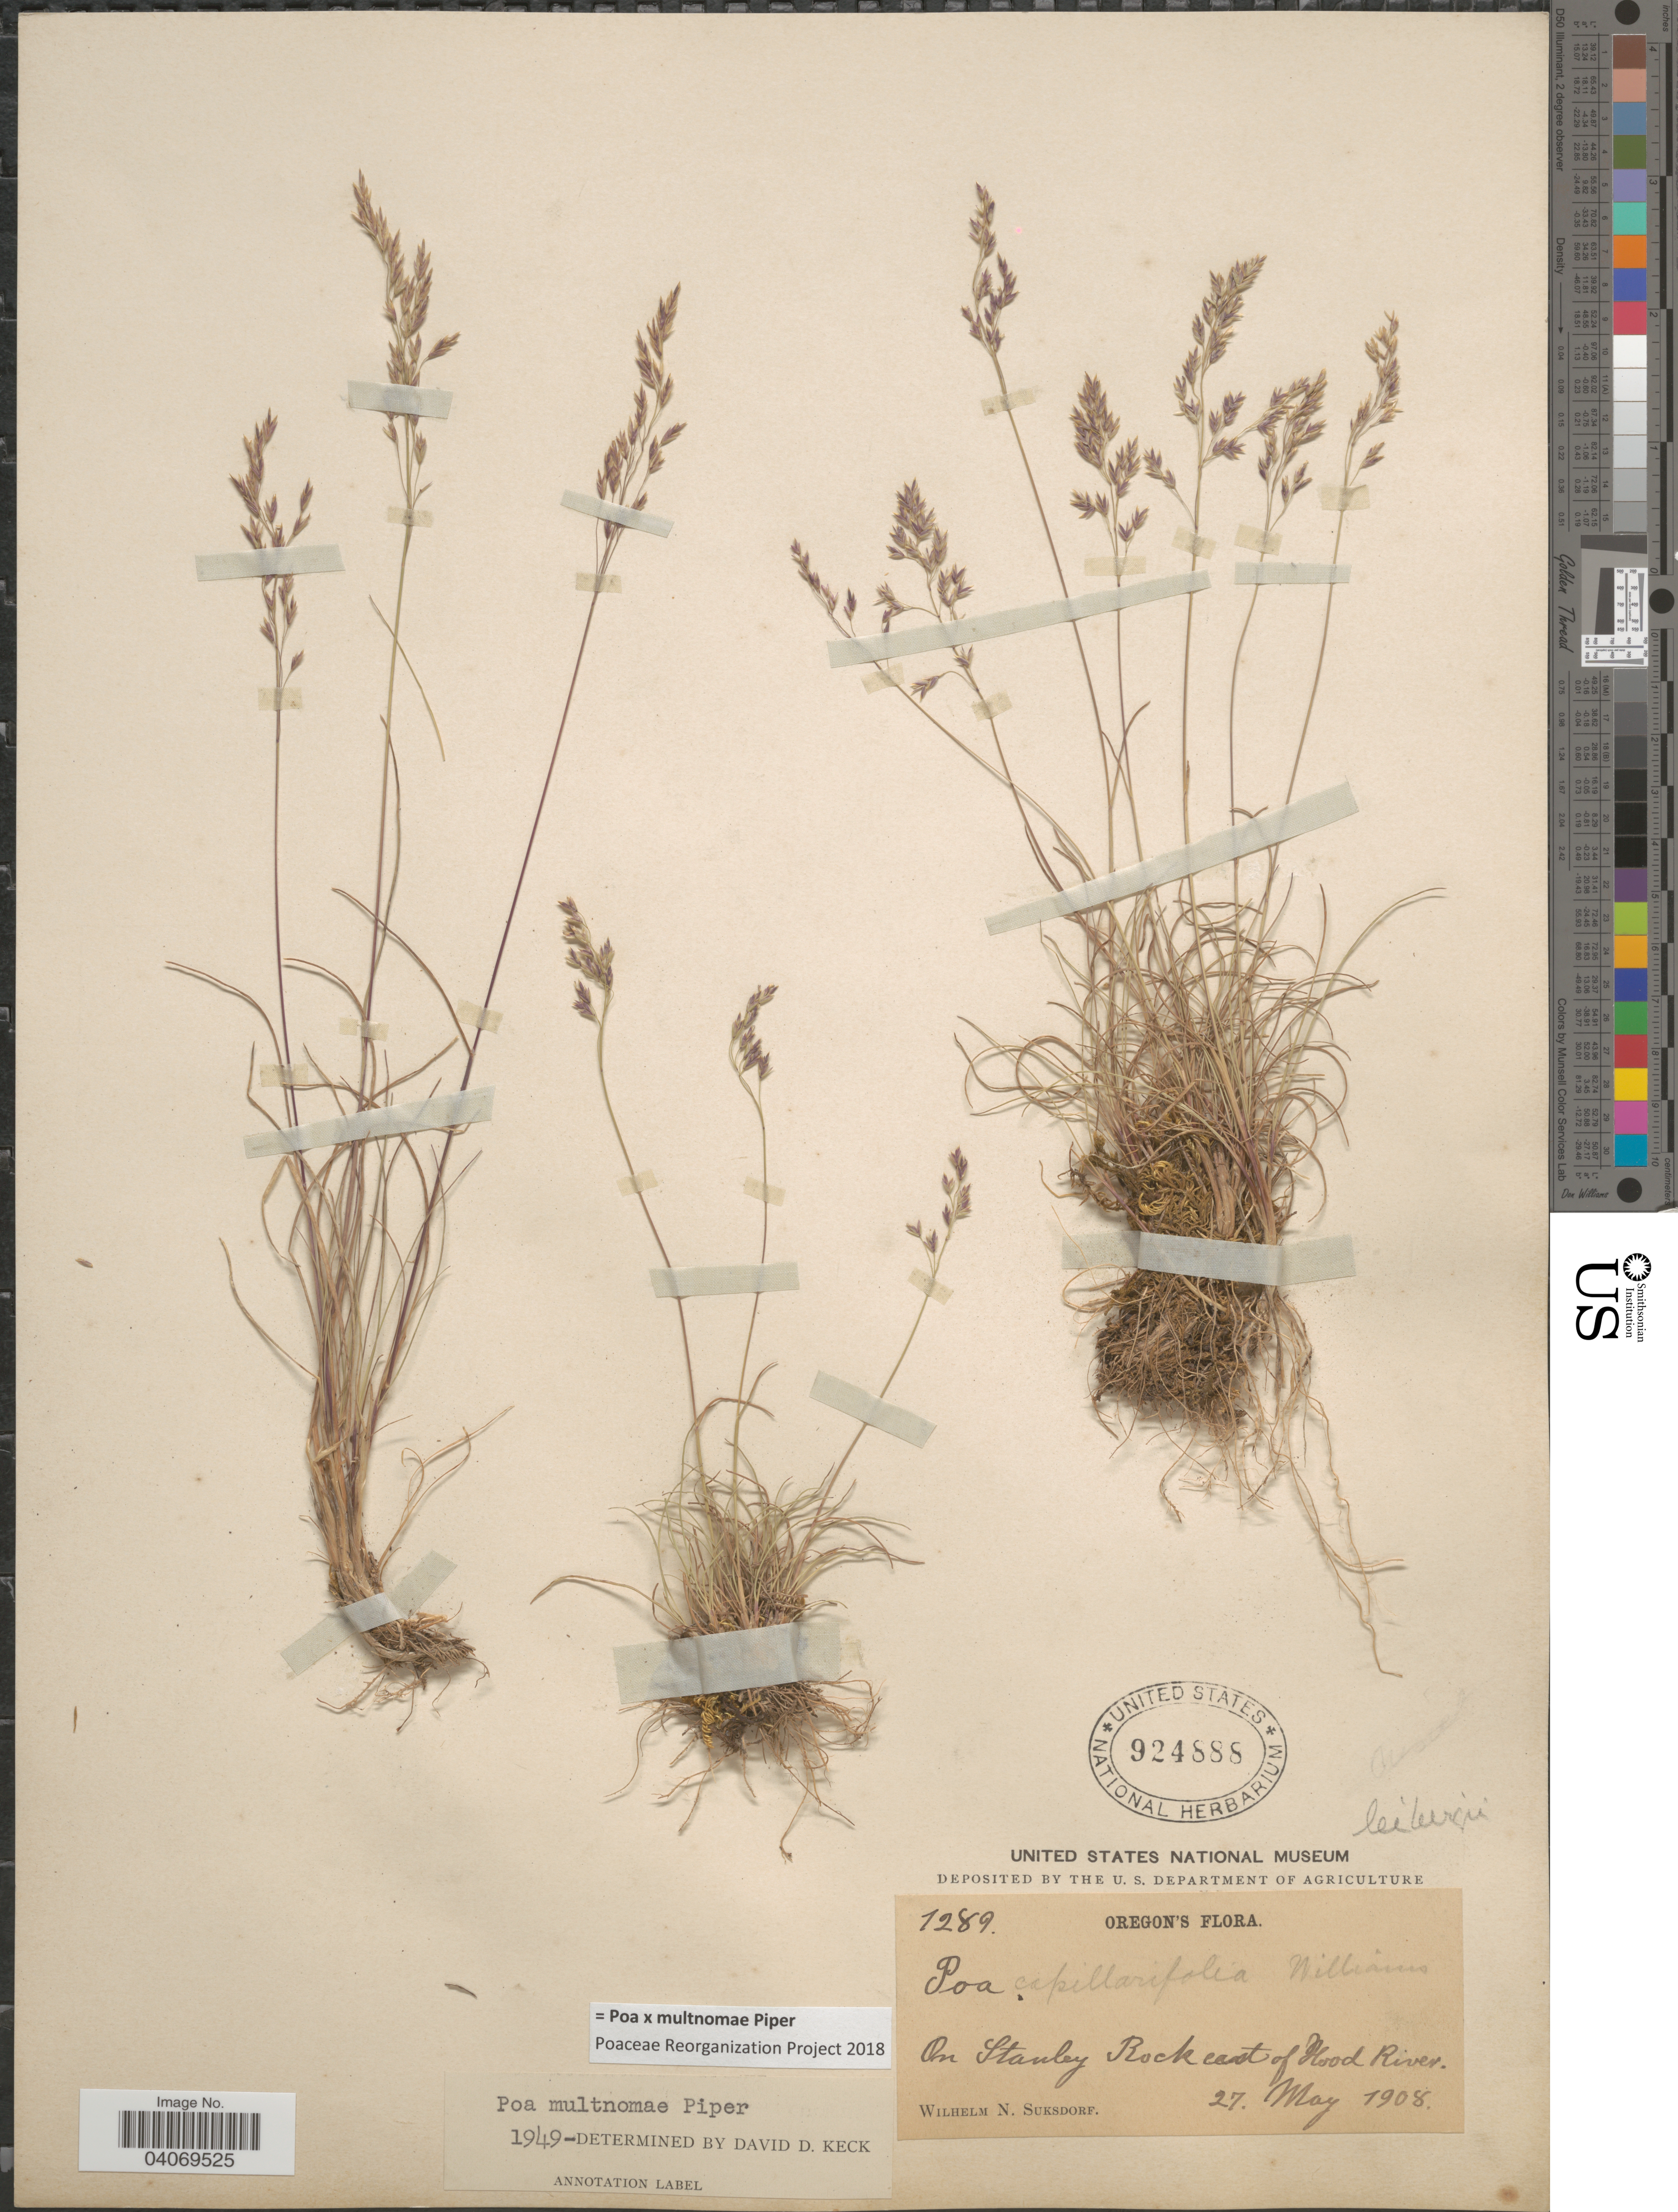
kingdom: Plantae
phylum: Tracheophyta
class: Liliopsida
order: Poales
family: Poaceae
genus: Poa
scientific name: Poa x multnomae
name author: Piper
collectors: W. N. Suksdorf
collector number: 1289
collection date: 1908-05-27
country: United States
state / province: Oregon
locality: On Stanley Rock east of Hood River.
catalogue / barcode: US 924888